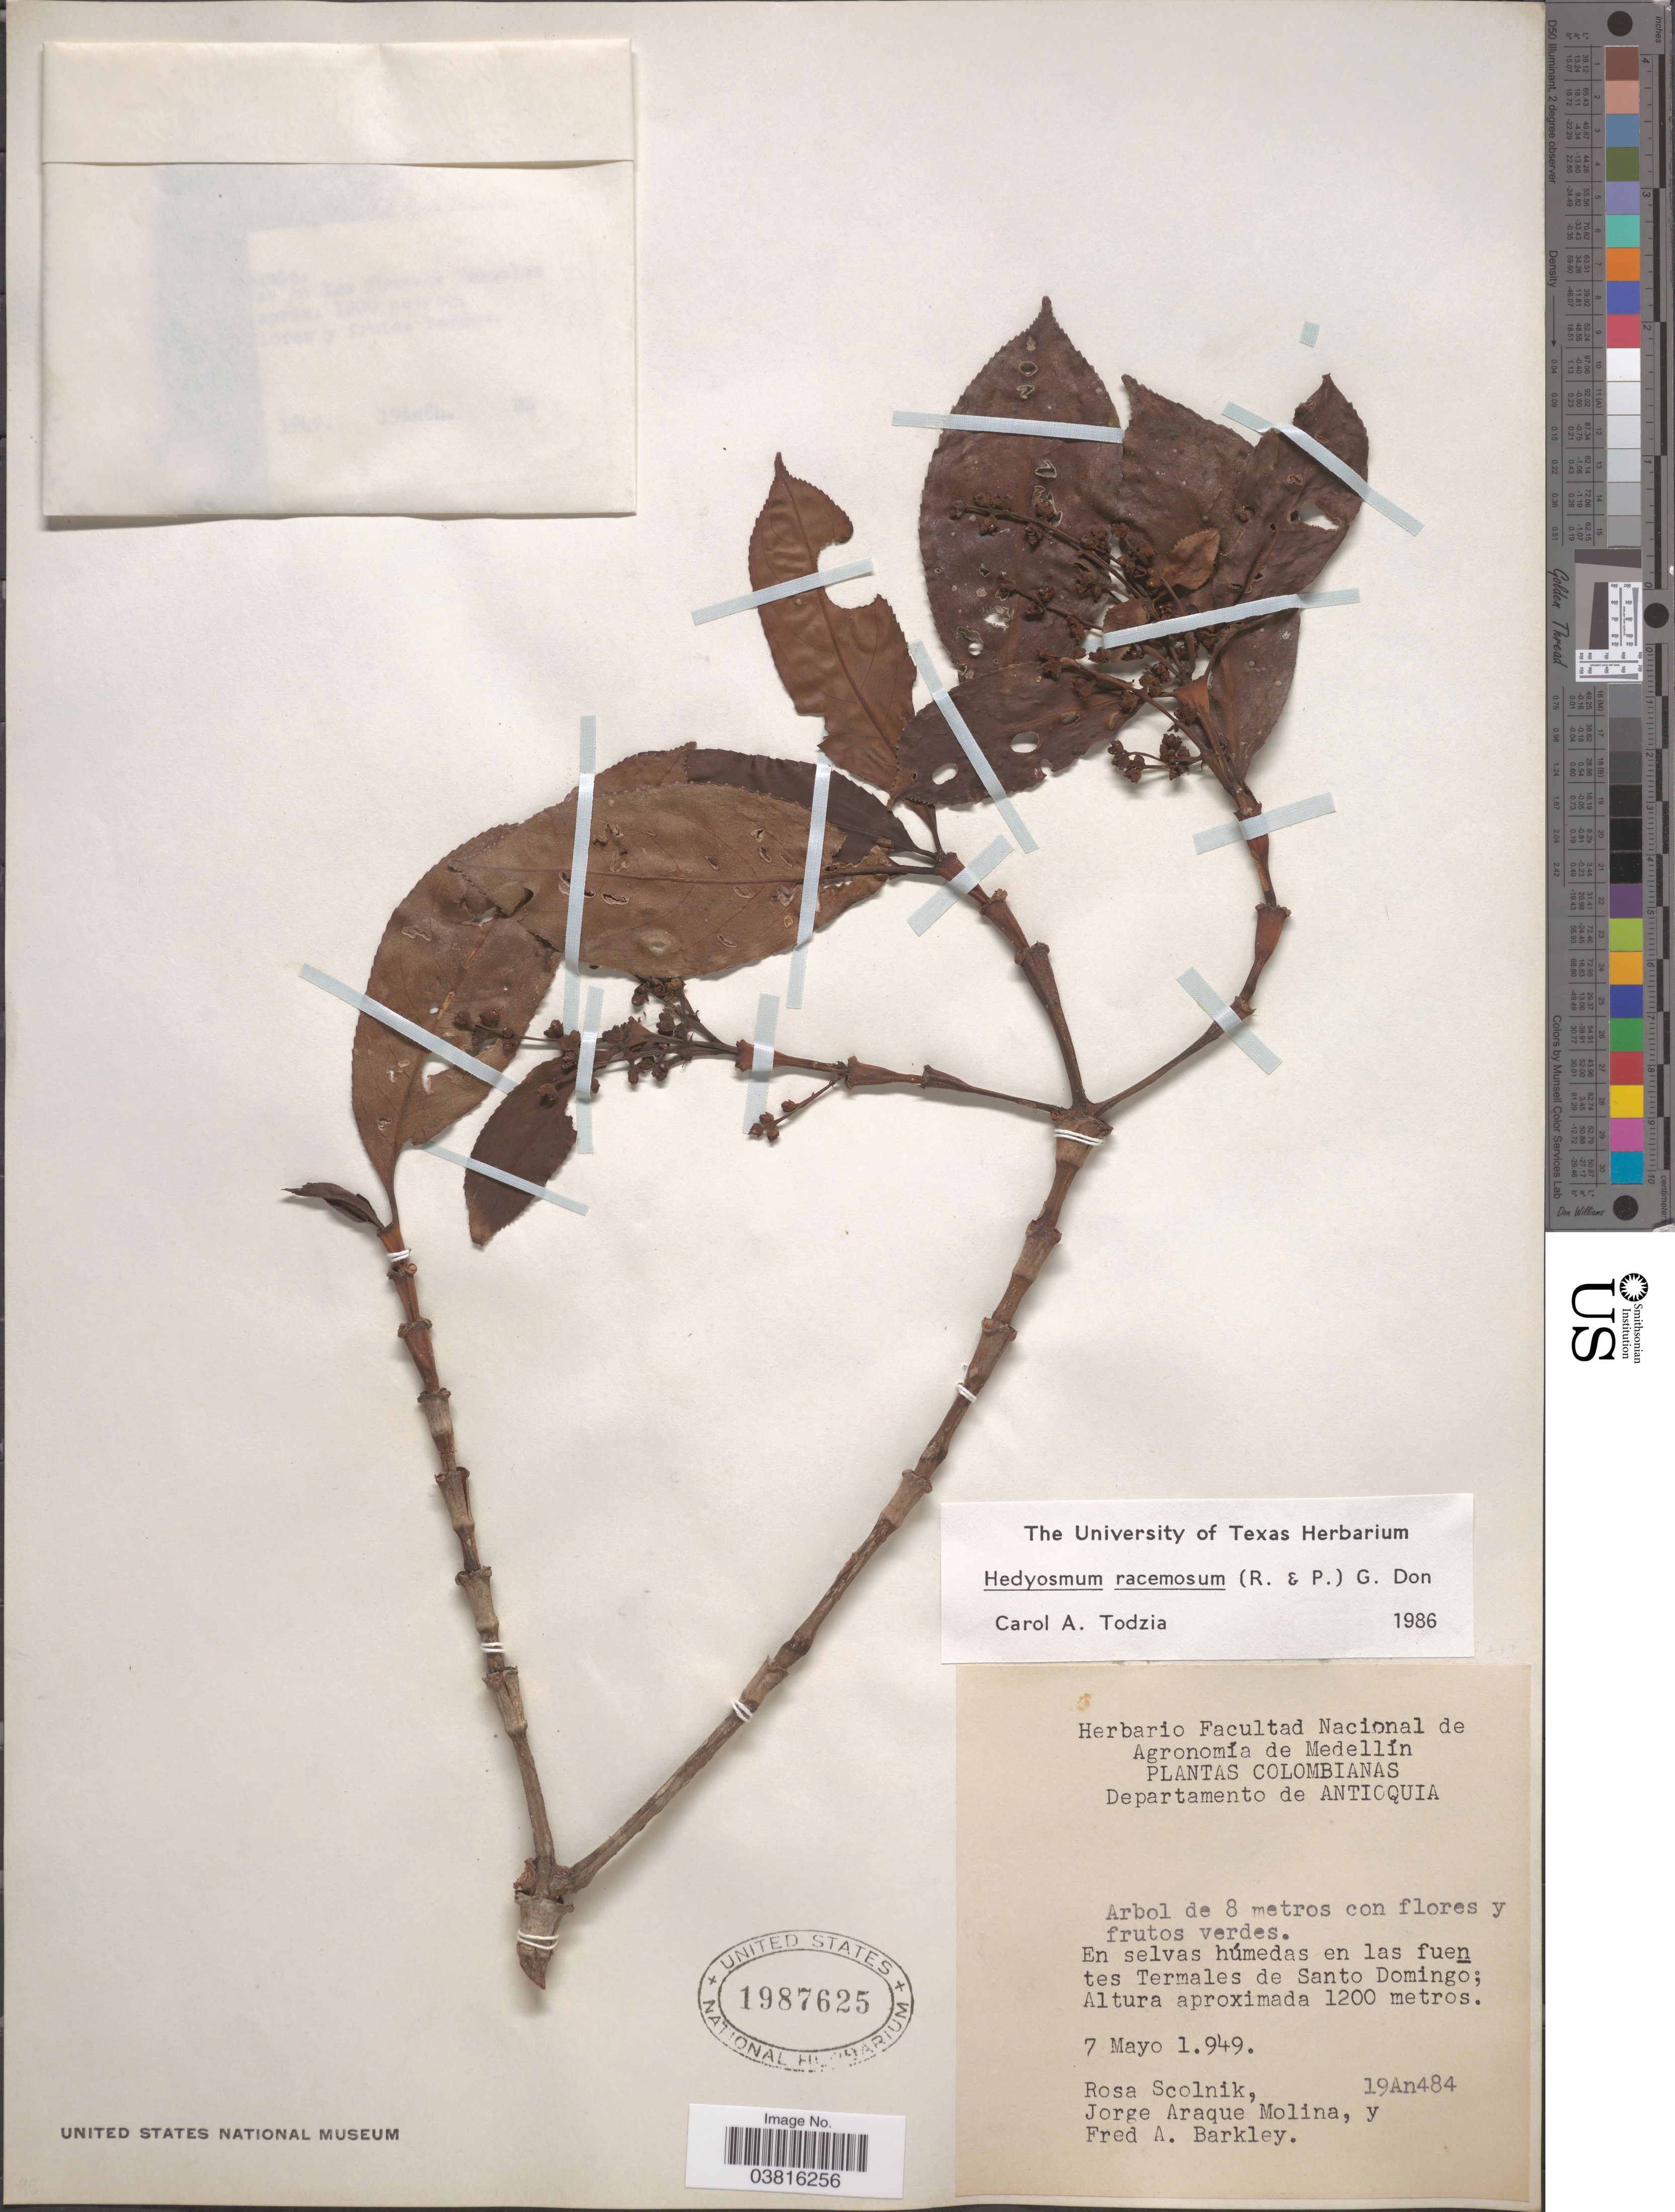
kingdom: Plantae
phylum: Tracheophyta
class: Magnoliopsida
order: Chloranthales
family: Chloranthaceae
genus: Hedyosmum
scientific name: Hedyosmum racemosum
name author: (Ruiz & Pav.) G. Don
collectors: R. Scolnik, J. Araque Molina & F. A. Barkley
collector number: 19An484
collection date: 1949-05-07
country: Colombia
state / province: Antioquia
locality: Departamento de Antioquia. En las fuentas Termales de Santo Domingo.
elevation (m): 1200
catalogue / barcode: US 1987625